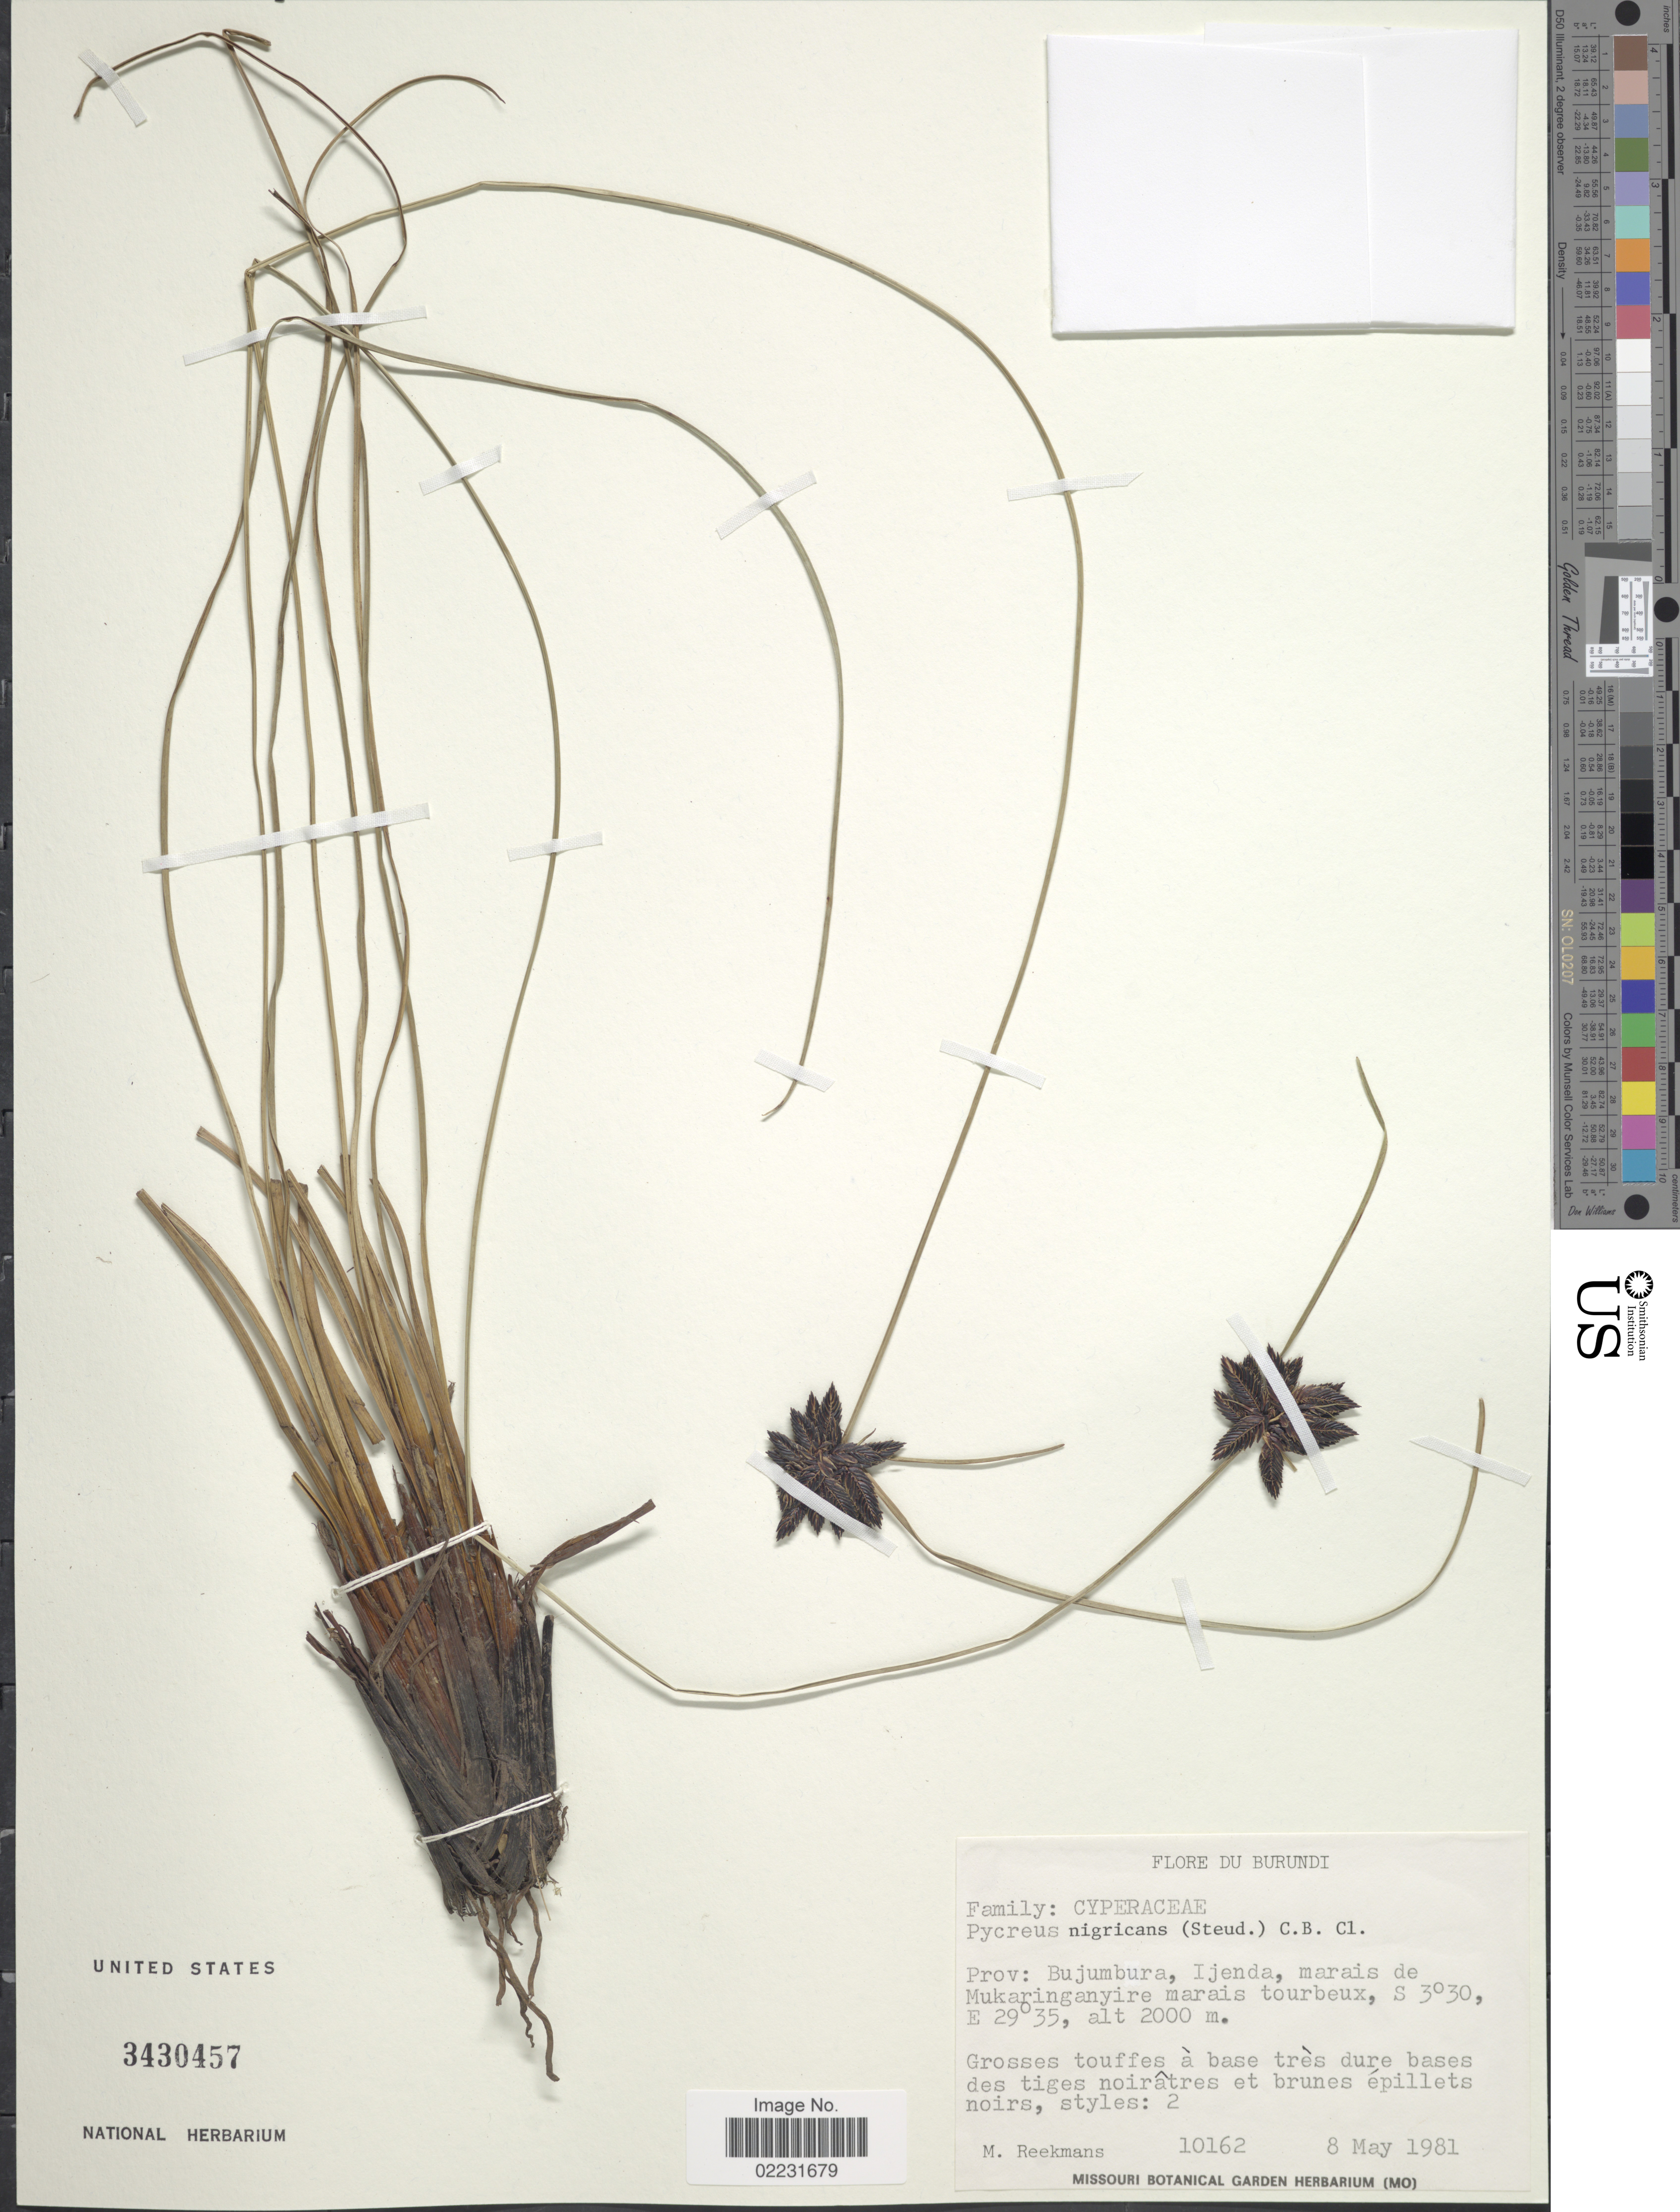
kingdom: Plantae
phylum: Tracheophyta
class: Liliopsida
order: Poales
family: Cyperaceae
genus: Cyperus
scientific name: Cyperus nigricans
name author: Steud.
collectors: M. Reekmans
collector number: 10162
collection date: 1981-05-08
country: Burundi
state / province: Bujumura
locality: Ijenda, marais de Mukaringanyire marais tourbeux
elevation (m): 2000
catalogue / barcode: US 3430457